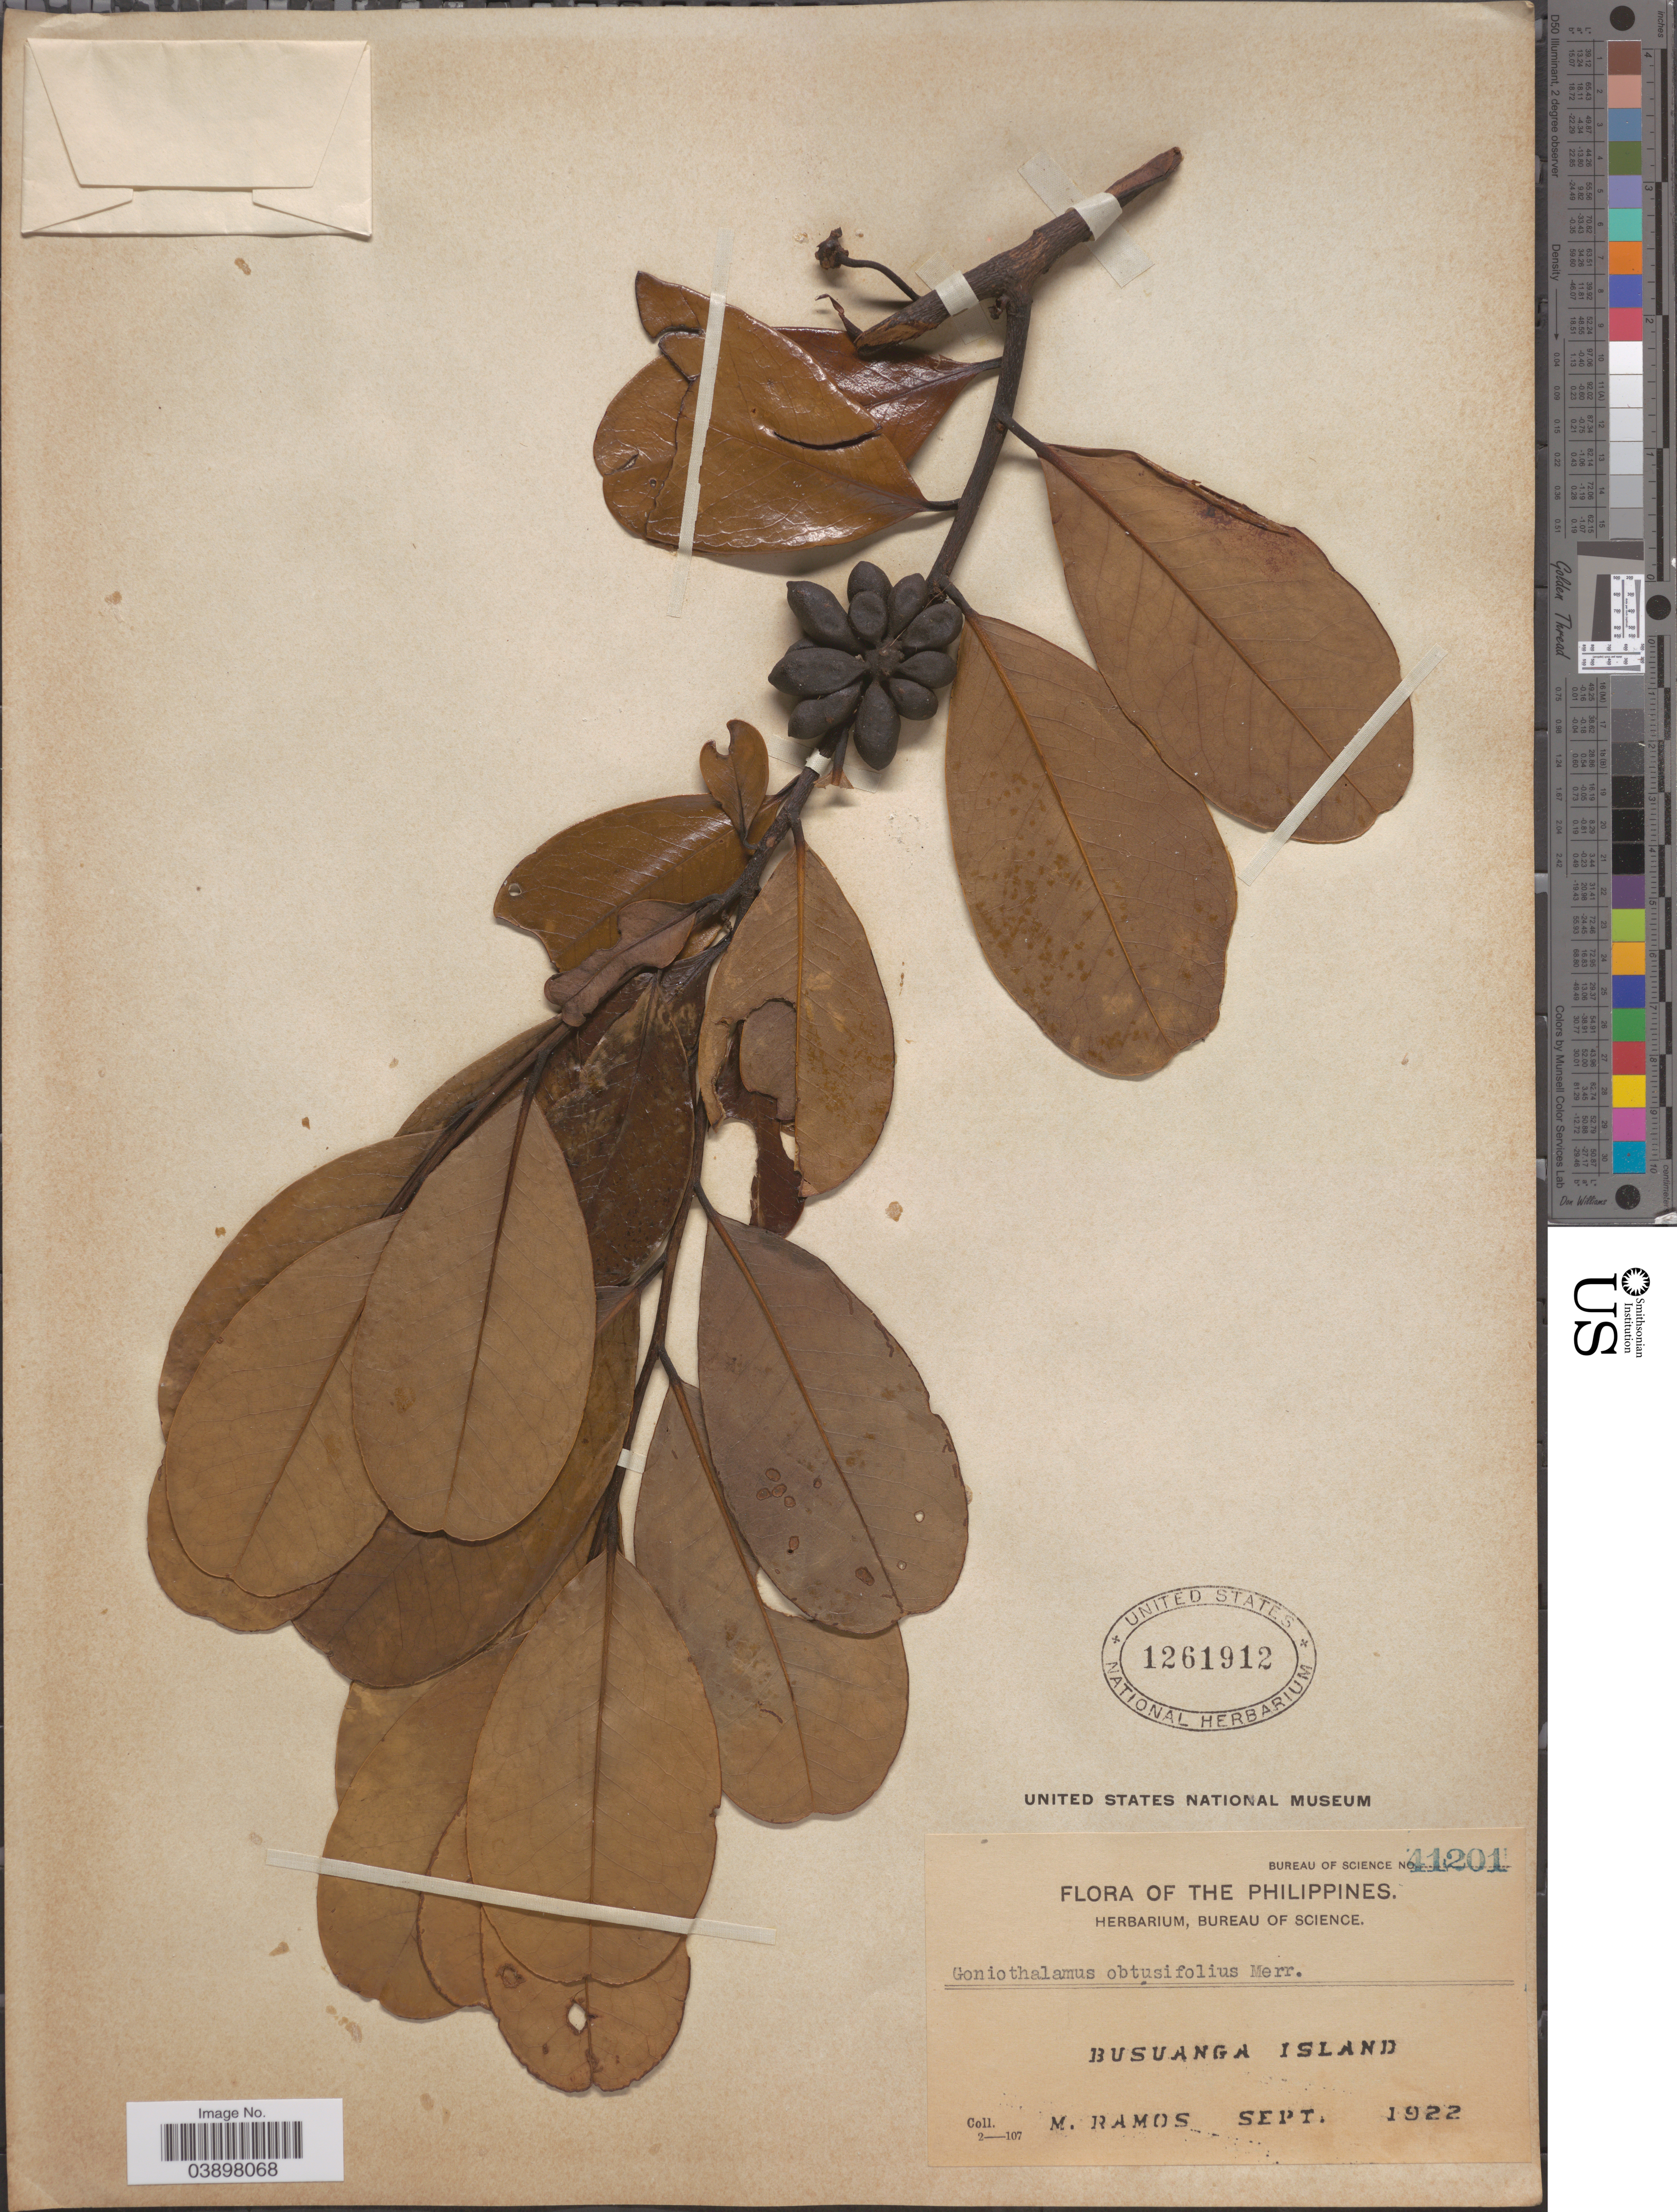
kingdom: Plantae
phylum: Tracheophyta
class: Magnoliopsida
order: Magnoliales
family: Annonaceae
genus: Goniothalamus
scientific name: Goniothalamus obtusifolius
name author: Merr.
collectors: M. Ramos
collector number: Bureau of Science 41201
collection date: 1922-09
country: Philippines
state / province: Mimaropa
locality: Busuanga Island.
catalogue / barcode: US 1261912